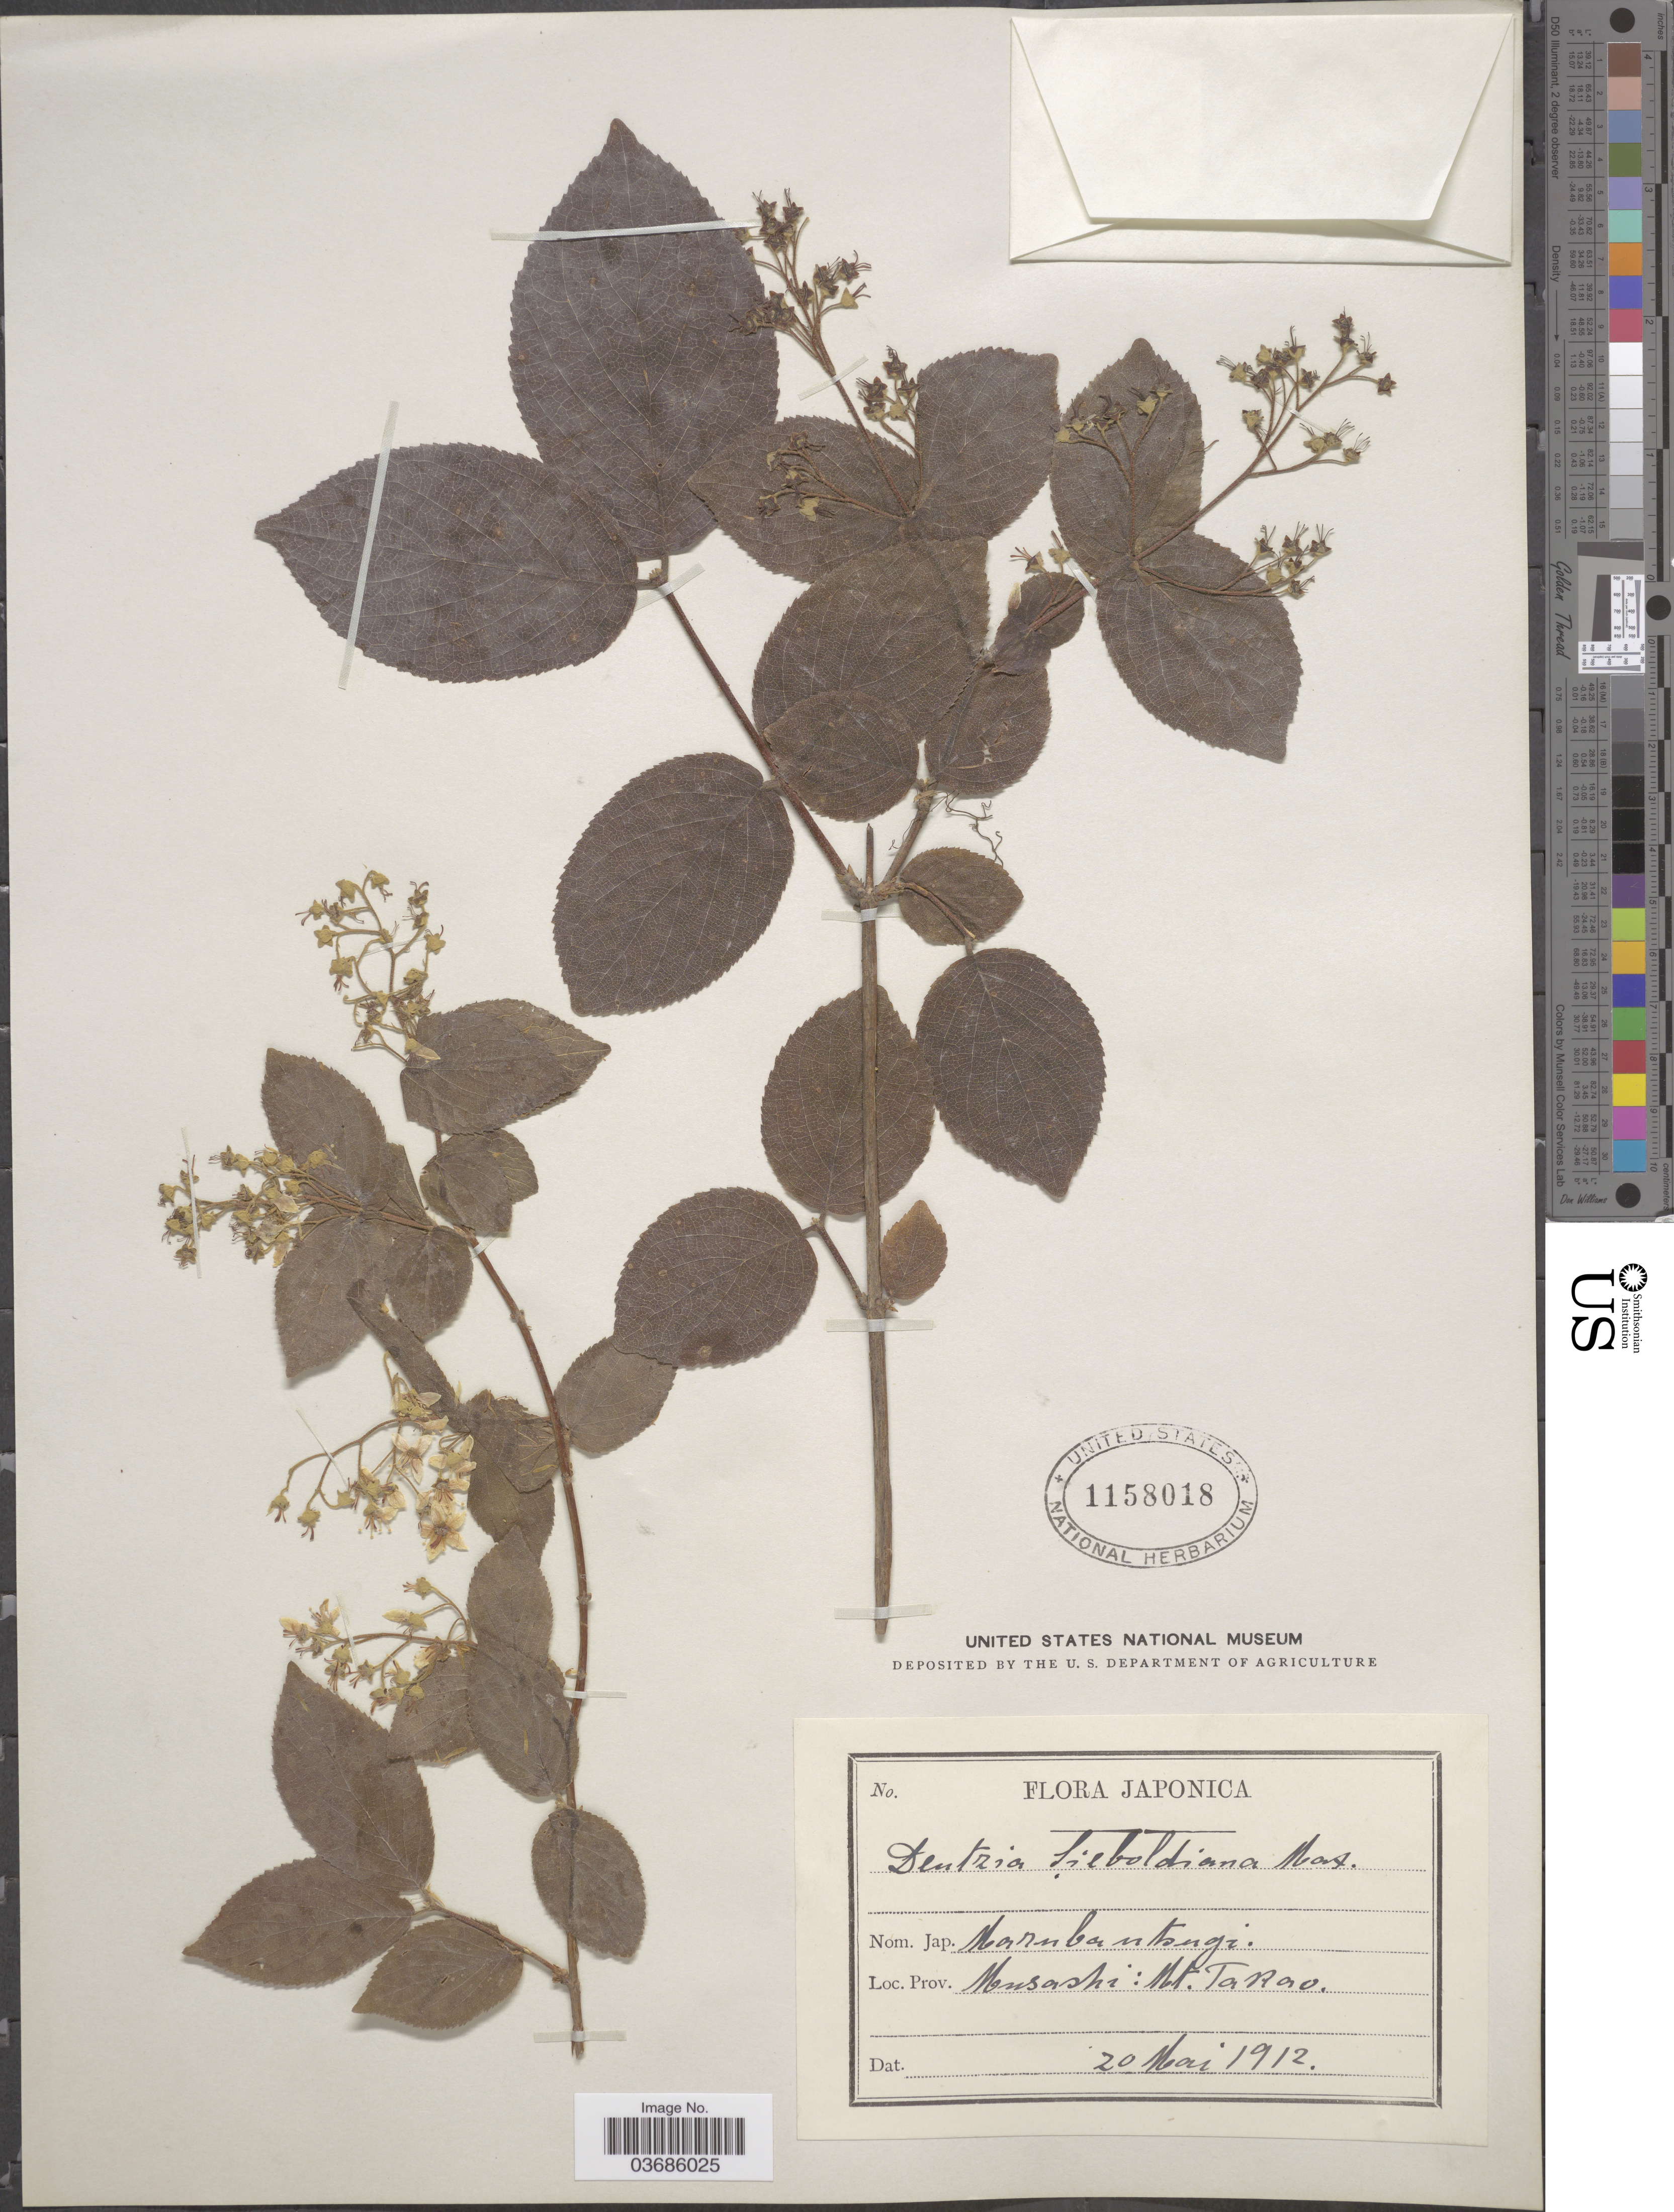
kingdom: Plantae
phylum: Tracheophyta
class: Magnoliopsida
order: Cornales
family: Hydrangeaceae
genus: Deutzia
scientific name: Deutzia sieboldiana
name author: Maxim.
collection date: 1912-05-20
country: Japan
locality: Prov. Musashi: Mt. Takao.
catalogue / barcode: US 1158018